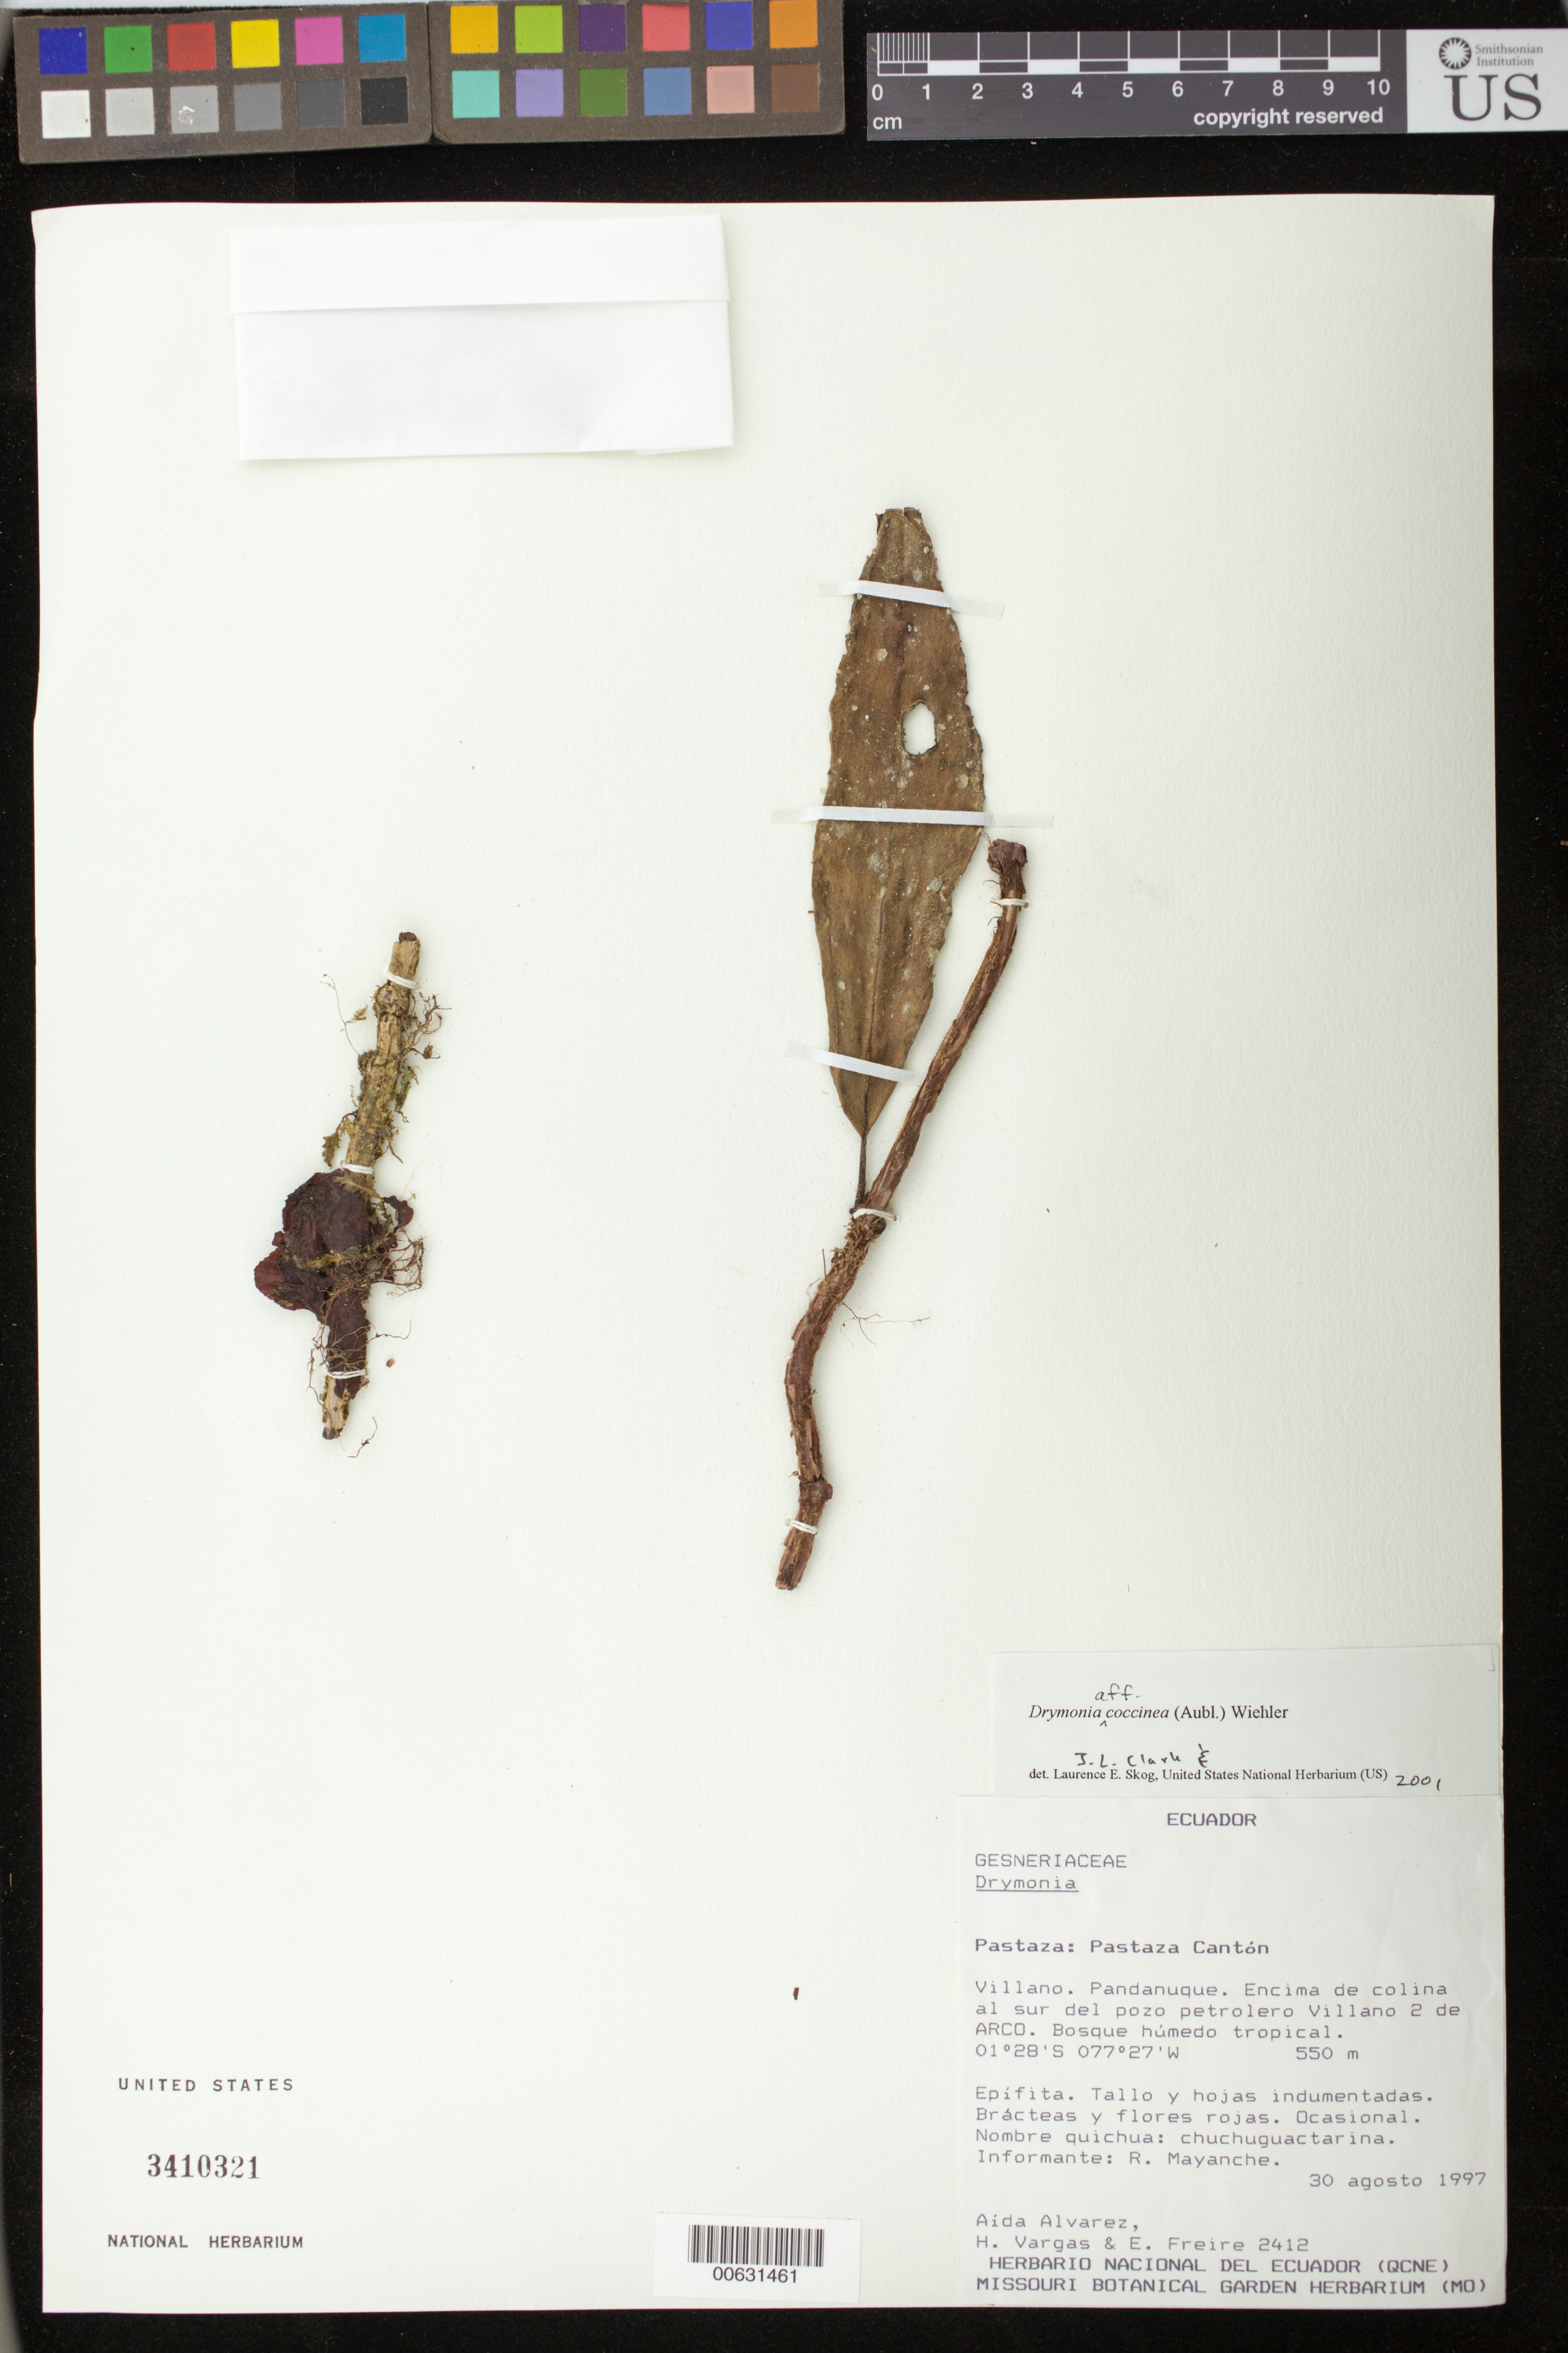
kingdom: Plantae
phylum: Tracheophyta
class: Magnoliopsida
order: Lamiales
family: Gesneriaceae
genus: Drymonia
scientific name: Drymonia coccinea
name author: (Aubl.) Wiehler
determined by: Clark, J. L.; Skog, Laurence E.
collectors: A. Alvarez, H. Vargas & E. Freire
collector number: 2412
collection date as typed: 30 Aug 1997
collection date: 1997-08-30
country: Ecuador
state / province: Pastaza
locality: Pastaza Cantón; Villano, Pandanuque, encima de colina al sur del pozo petrolero Villano 2 de ARCO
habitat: Bosque húmedo tropical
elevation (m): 550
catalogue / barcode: US 3410321